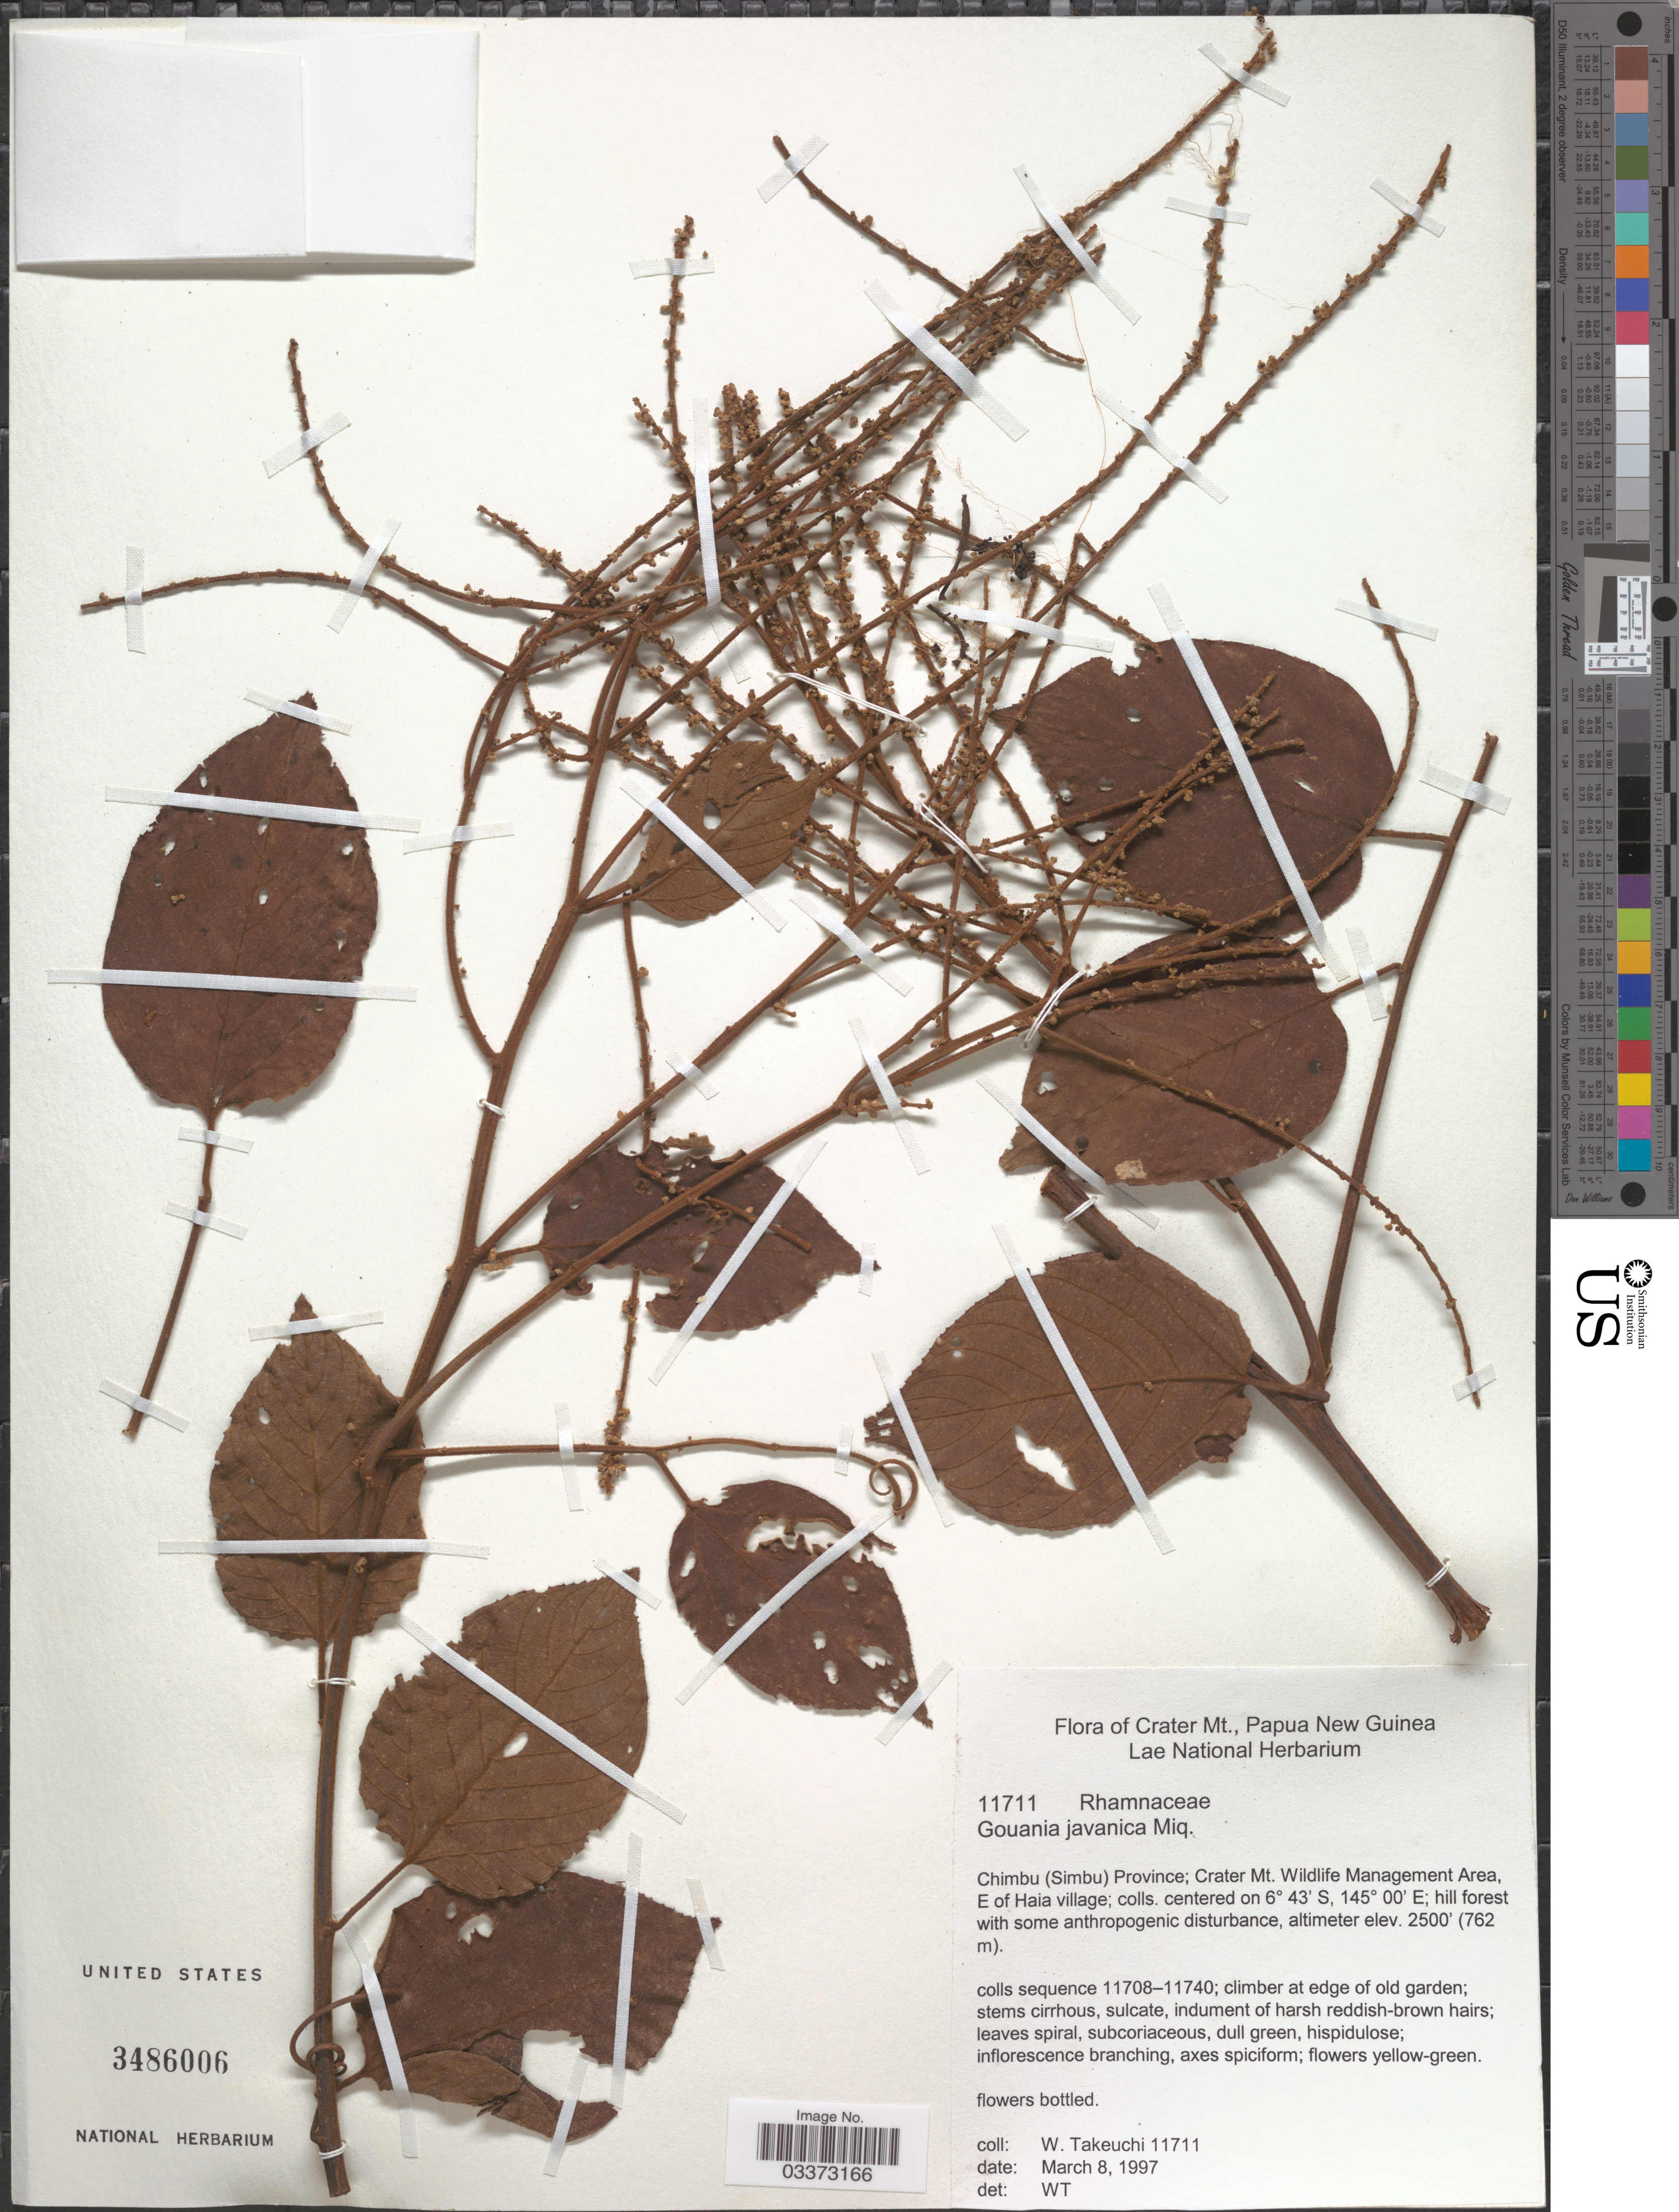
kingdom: Plantae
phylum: Tracheophyta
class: Magnoliopsida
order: Rosales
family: Rhamnaceae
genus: Gouania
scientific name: Gouania javanica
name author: Miq.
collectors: W. Takeuchi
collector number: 11711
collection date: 1997-03-08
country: Papua New Guinea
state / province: Chimbu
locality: Crater Mt. Chimbu (Simbu) Province; Crater Mt. Wildlife Management Area, E of Haia village.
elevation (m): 762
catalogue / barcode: US 3486006